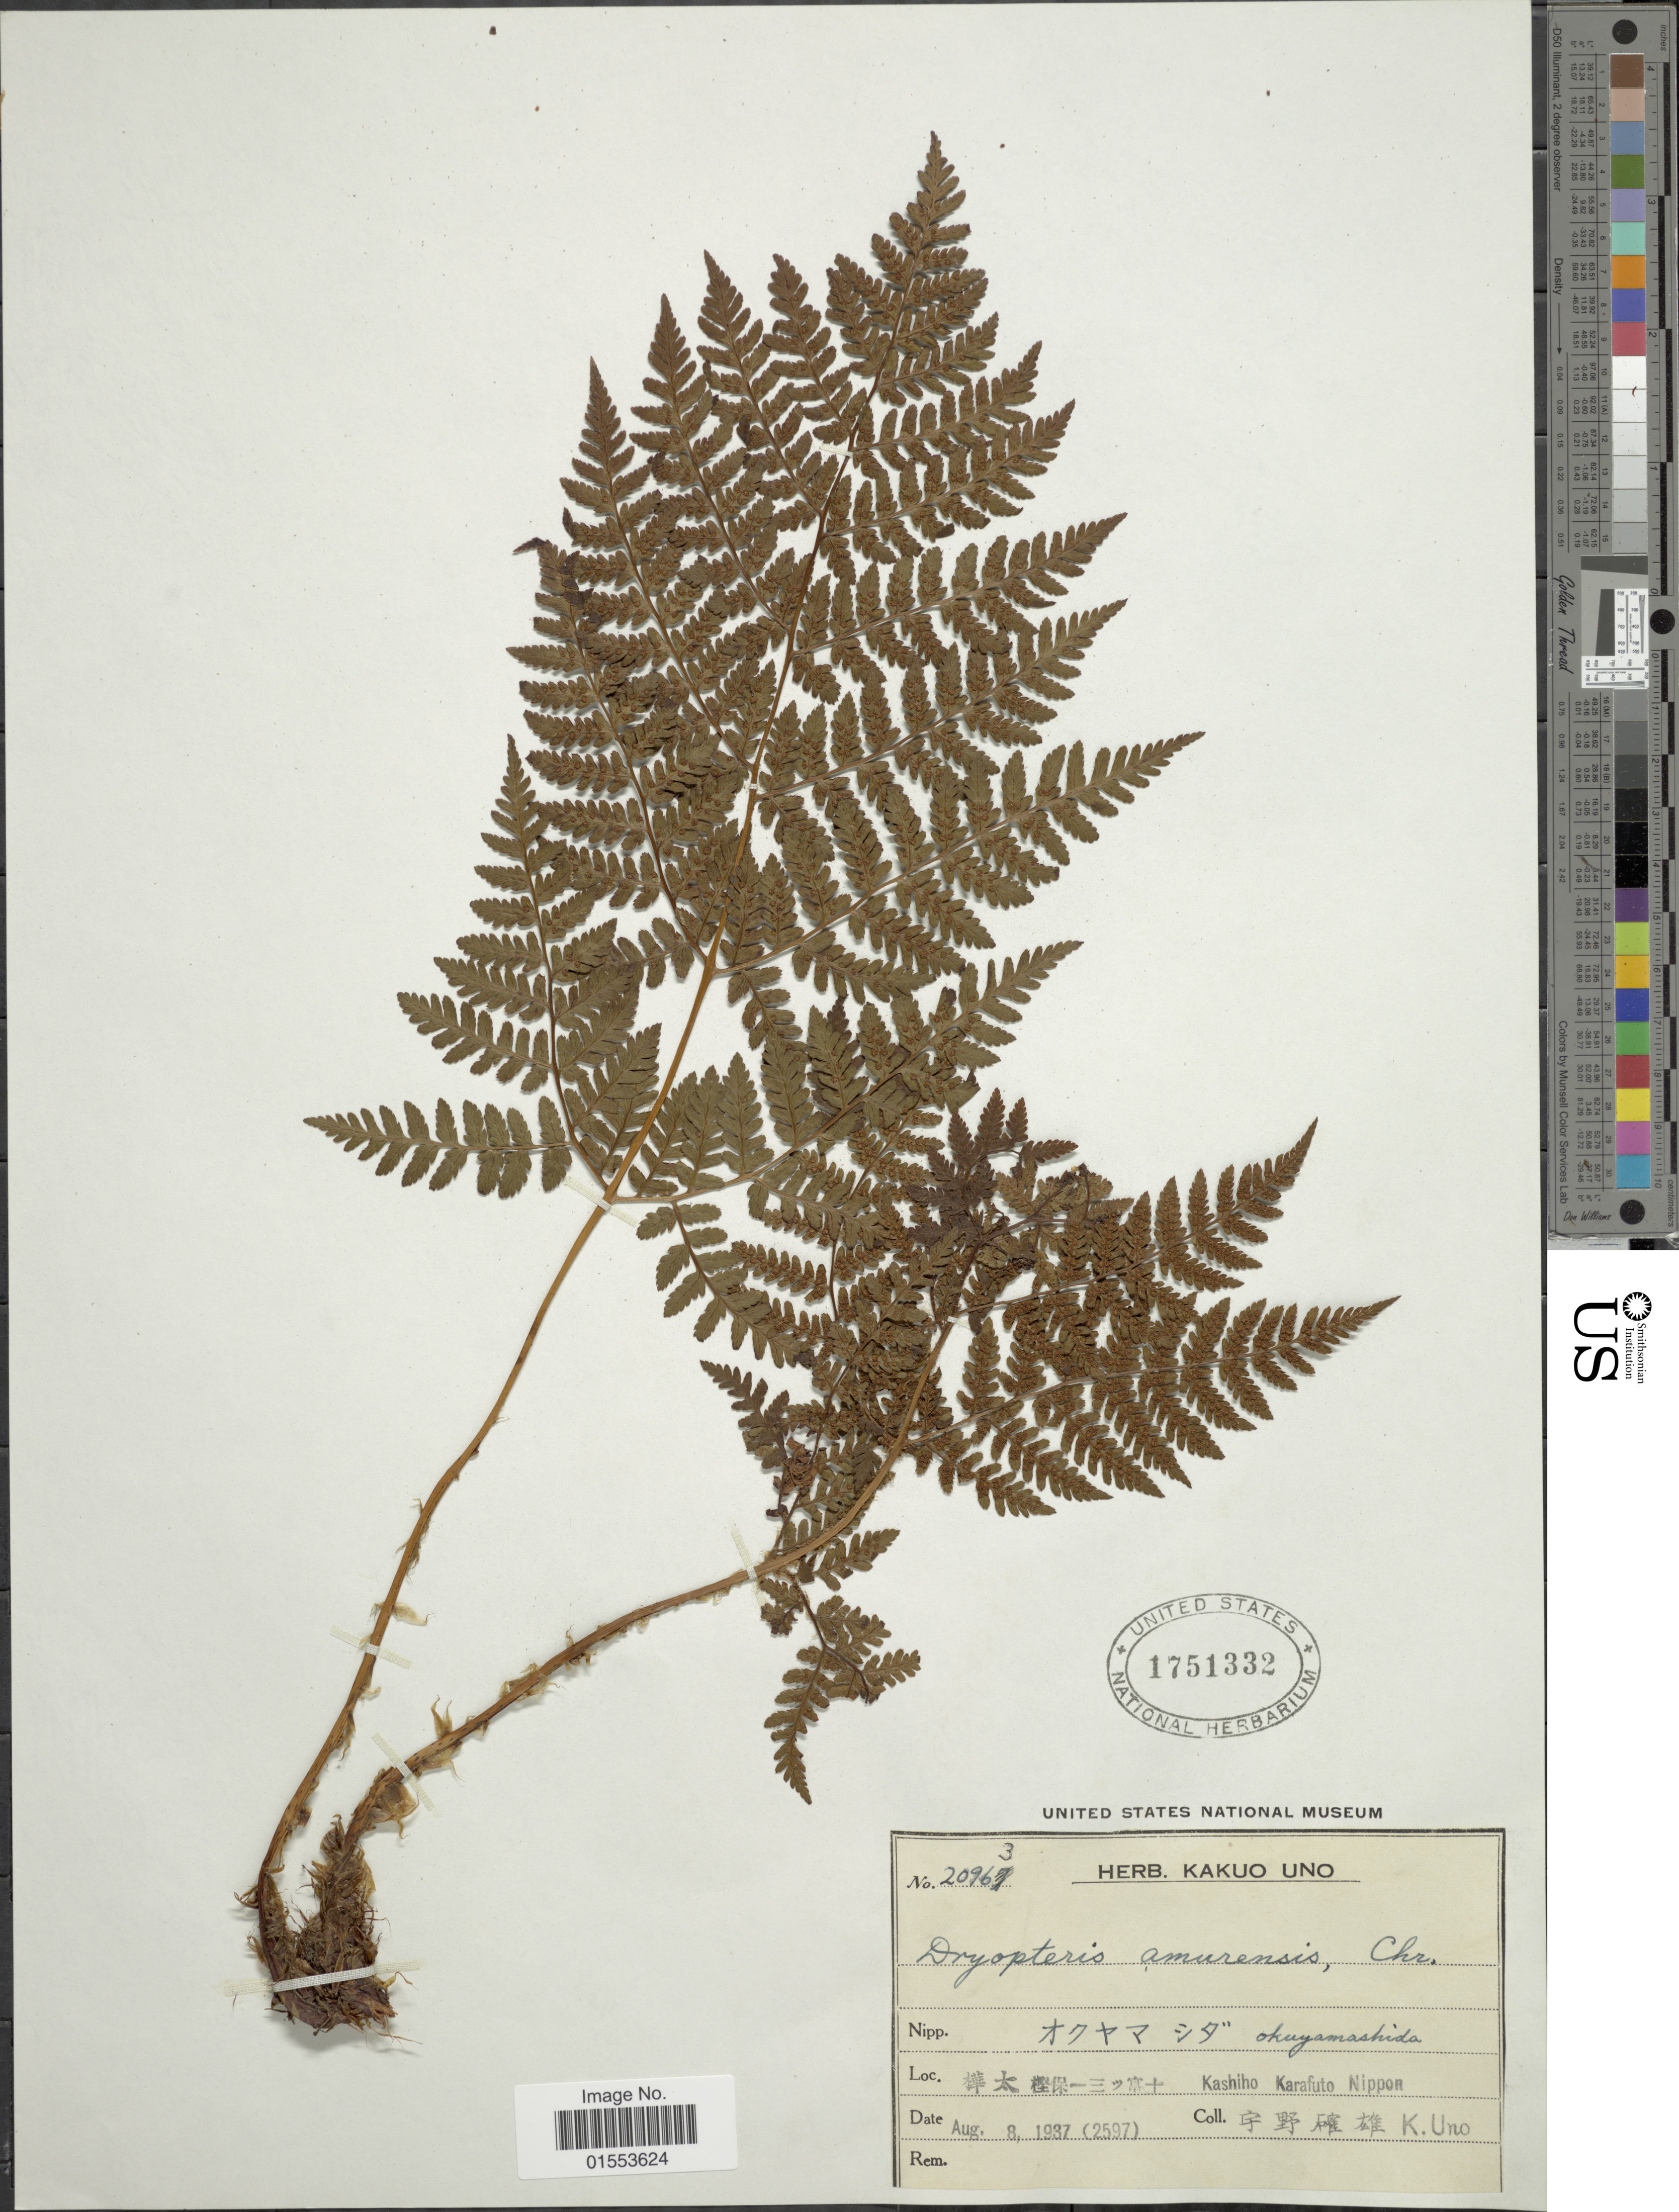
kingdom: Plantae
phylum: Tracheophyta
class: Polypodiopsida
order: Polypodiales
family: Dryopteridaceae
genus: Dryopteris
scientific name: Dryopteris amurensis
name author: (Milde) Christ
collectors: K. Uno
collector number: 20963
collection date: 1937-08-08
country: Japan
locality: Kashiho Karafuto Nippon.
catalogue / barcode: US 1751332